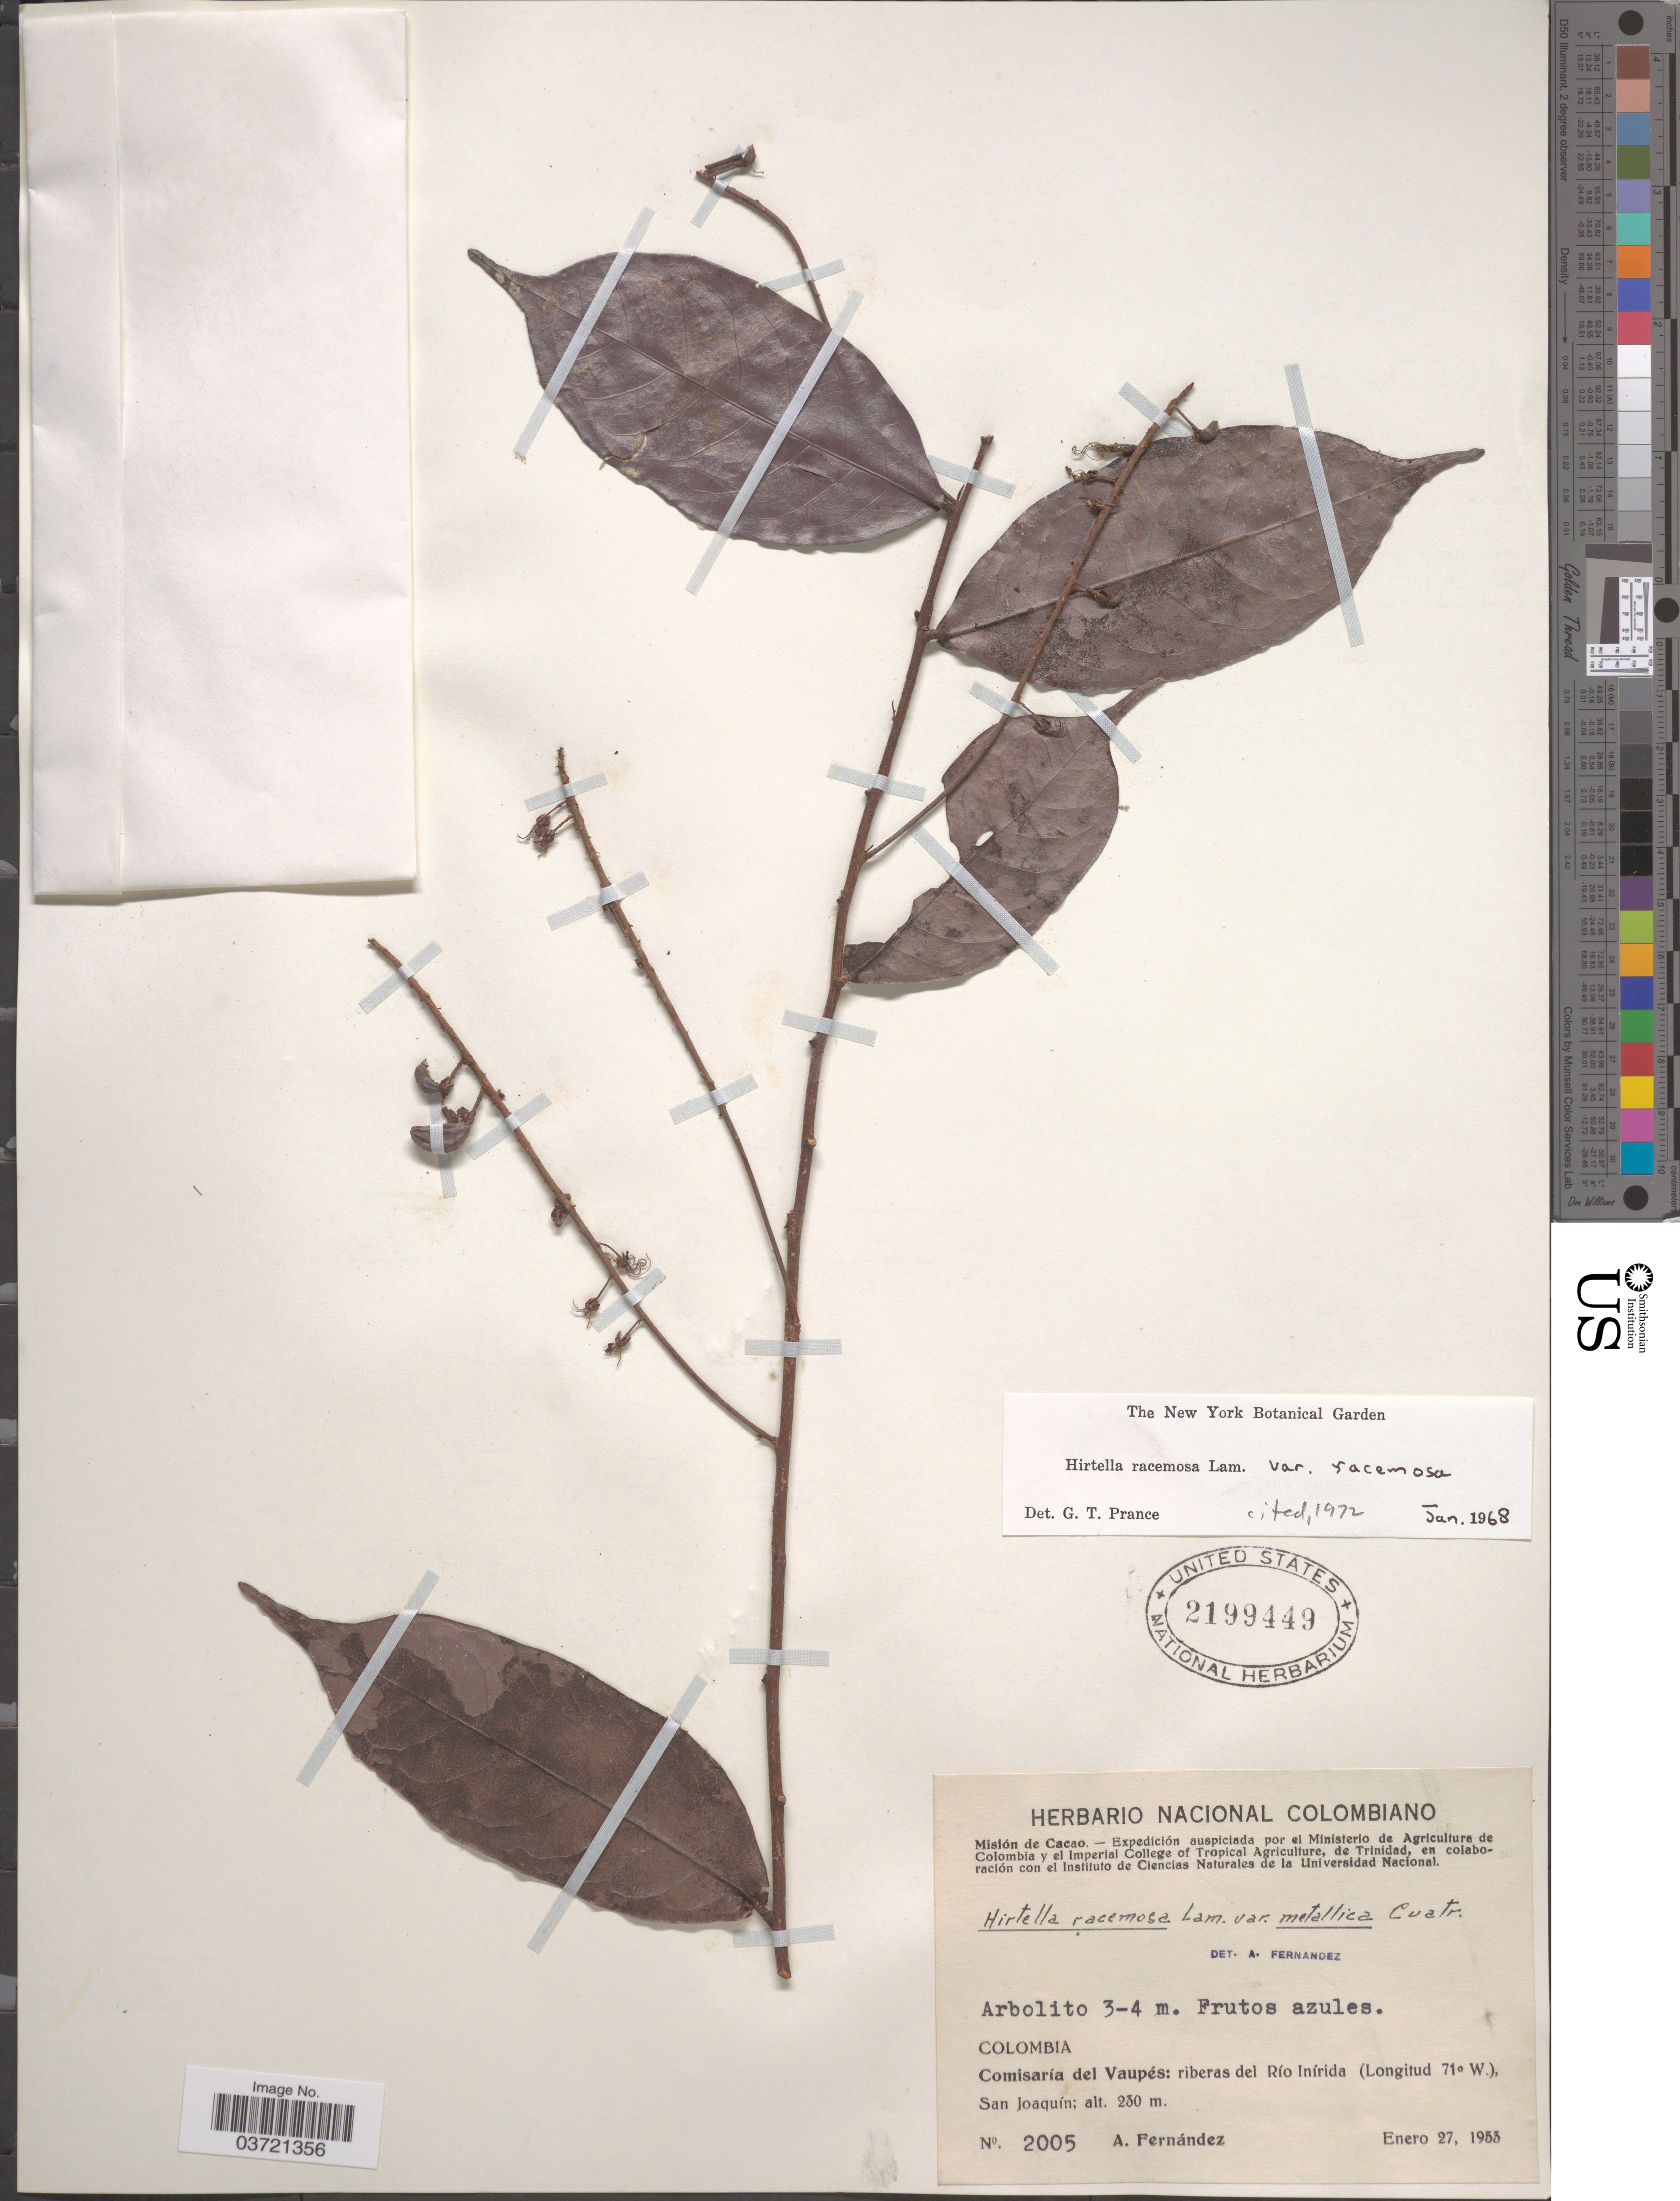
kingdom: Plantae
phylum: Tracheophyta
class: Magnoliopsida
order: Malpighiales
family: Chrysobalanaceae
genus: Hirtella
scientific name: Hirtella racemosa var. racemosa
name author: Lam.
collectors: A. Fernandez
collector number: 2005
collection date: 1953-01-27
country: Colombia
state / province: Vaupés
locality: Comisaría del Vaupés: riberas del Río Inírida, San Joaquín.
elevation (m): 230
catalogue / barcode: US 2199449